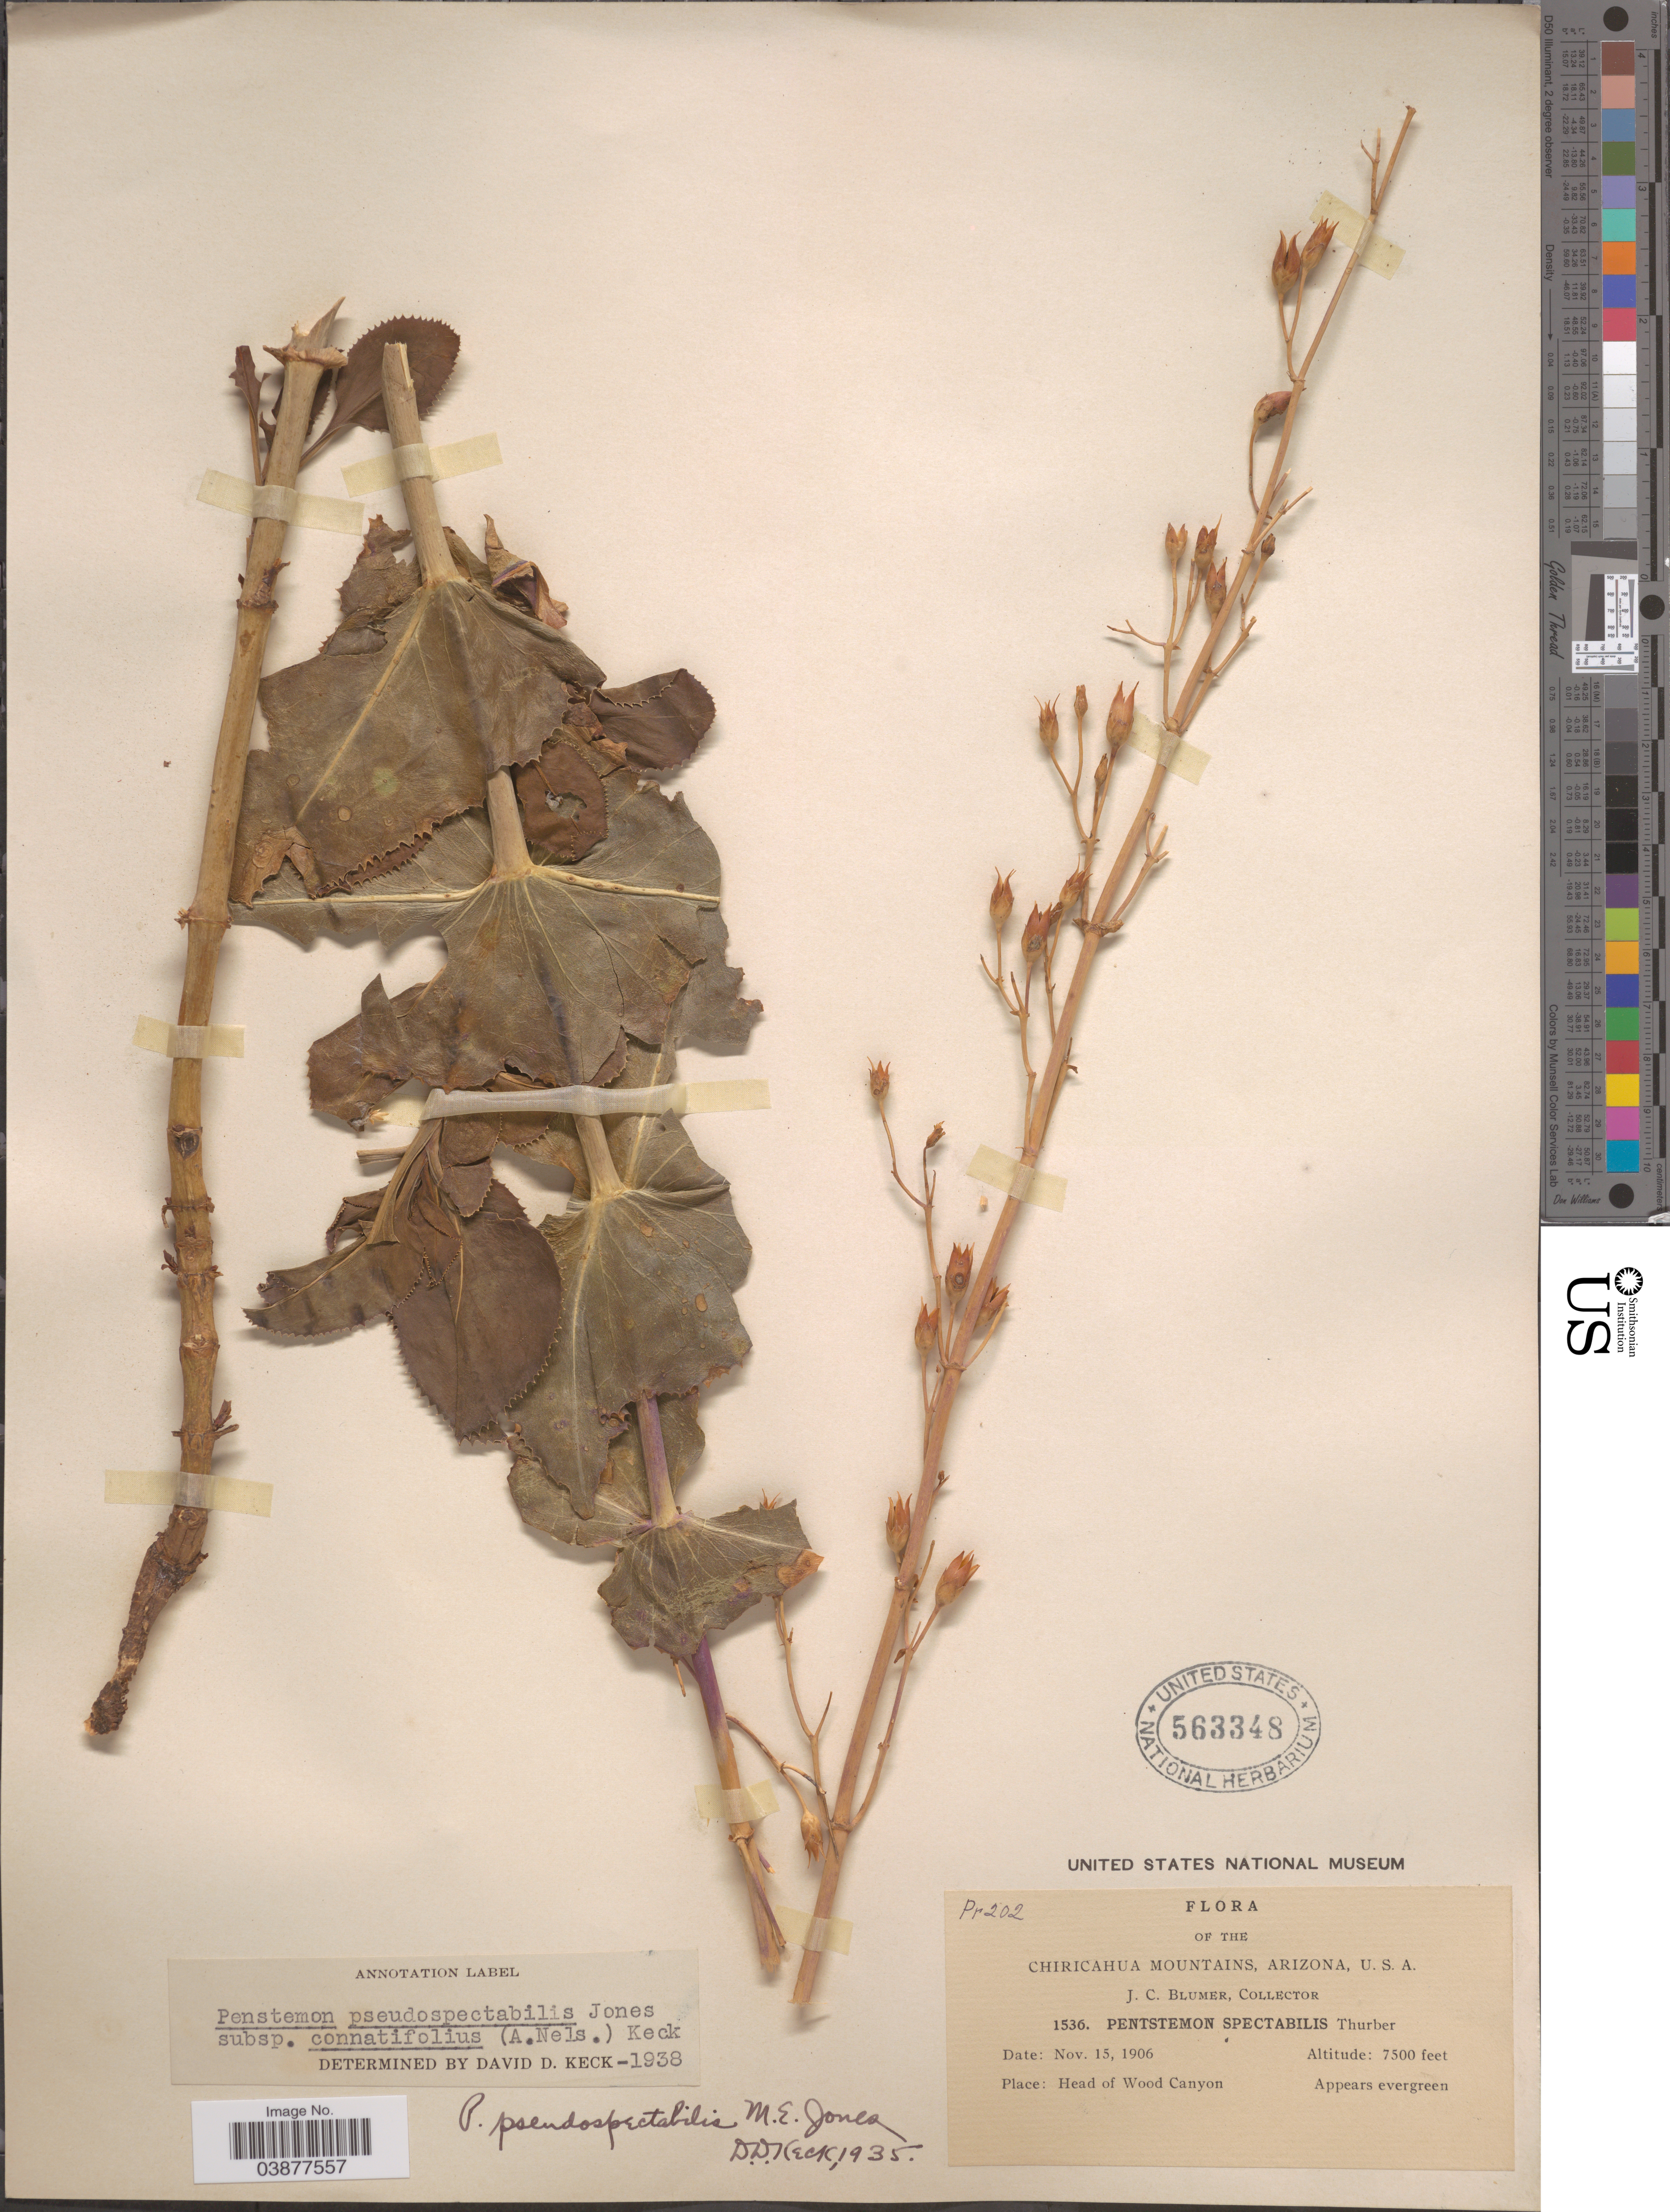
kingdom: Plantae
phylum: Tracheophyta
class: Magnoliopsida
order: Lamiales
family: Plantaginaceae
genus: Penstemon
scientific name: Penstemon pseudospectabilis var. connatifolius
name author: (A. Nelson) D.D. Keck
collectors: J. C. Blumer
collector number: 1536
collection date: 1906-11-15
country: United States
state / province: Arizona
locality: Chiricahua Mountains. Head of Wood Canyon.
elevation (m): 2286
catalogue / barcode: US 563348